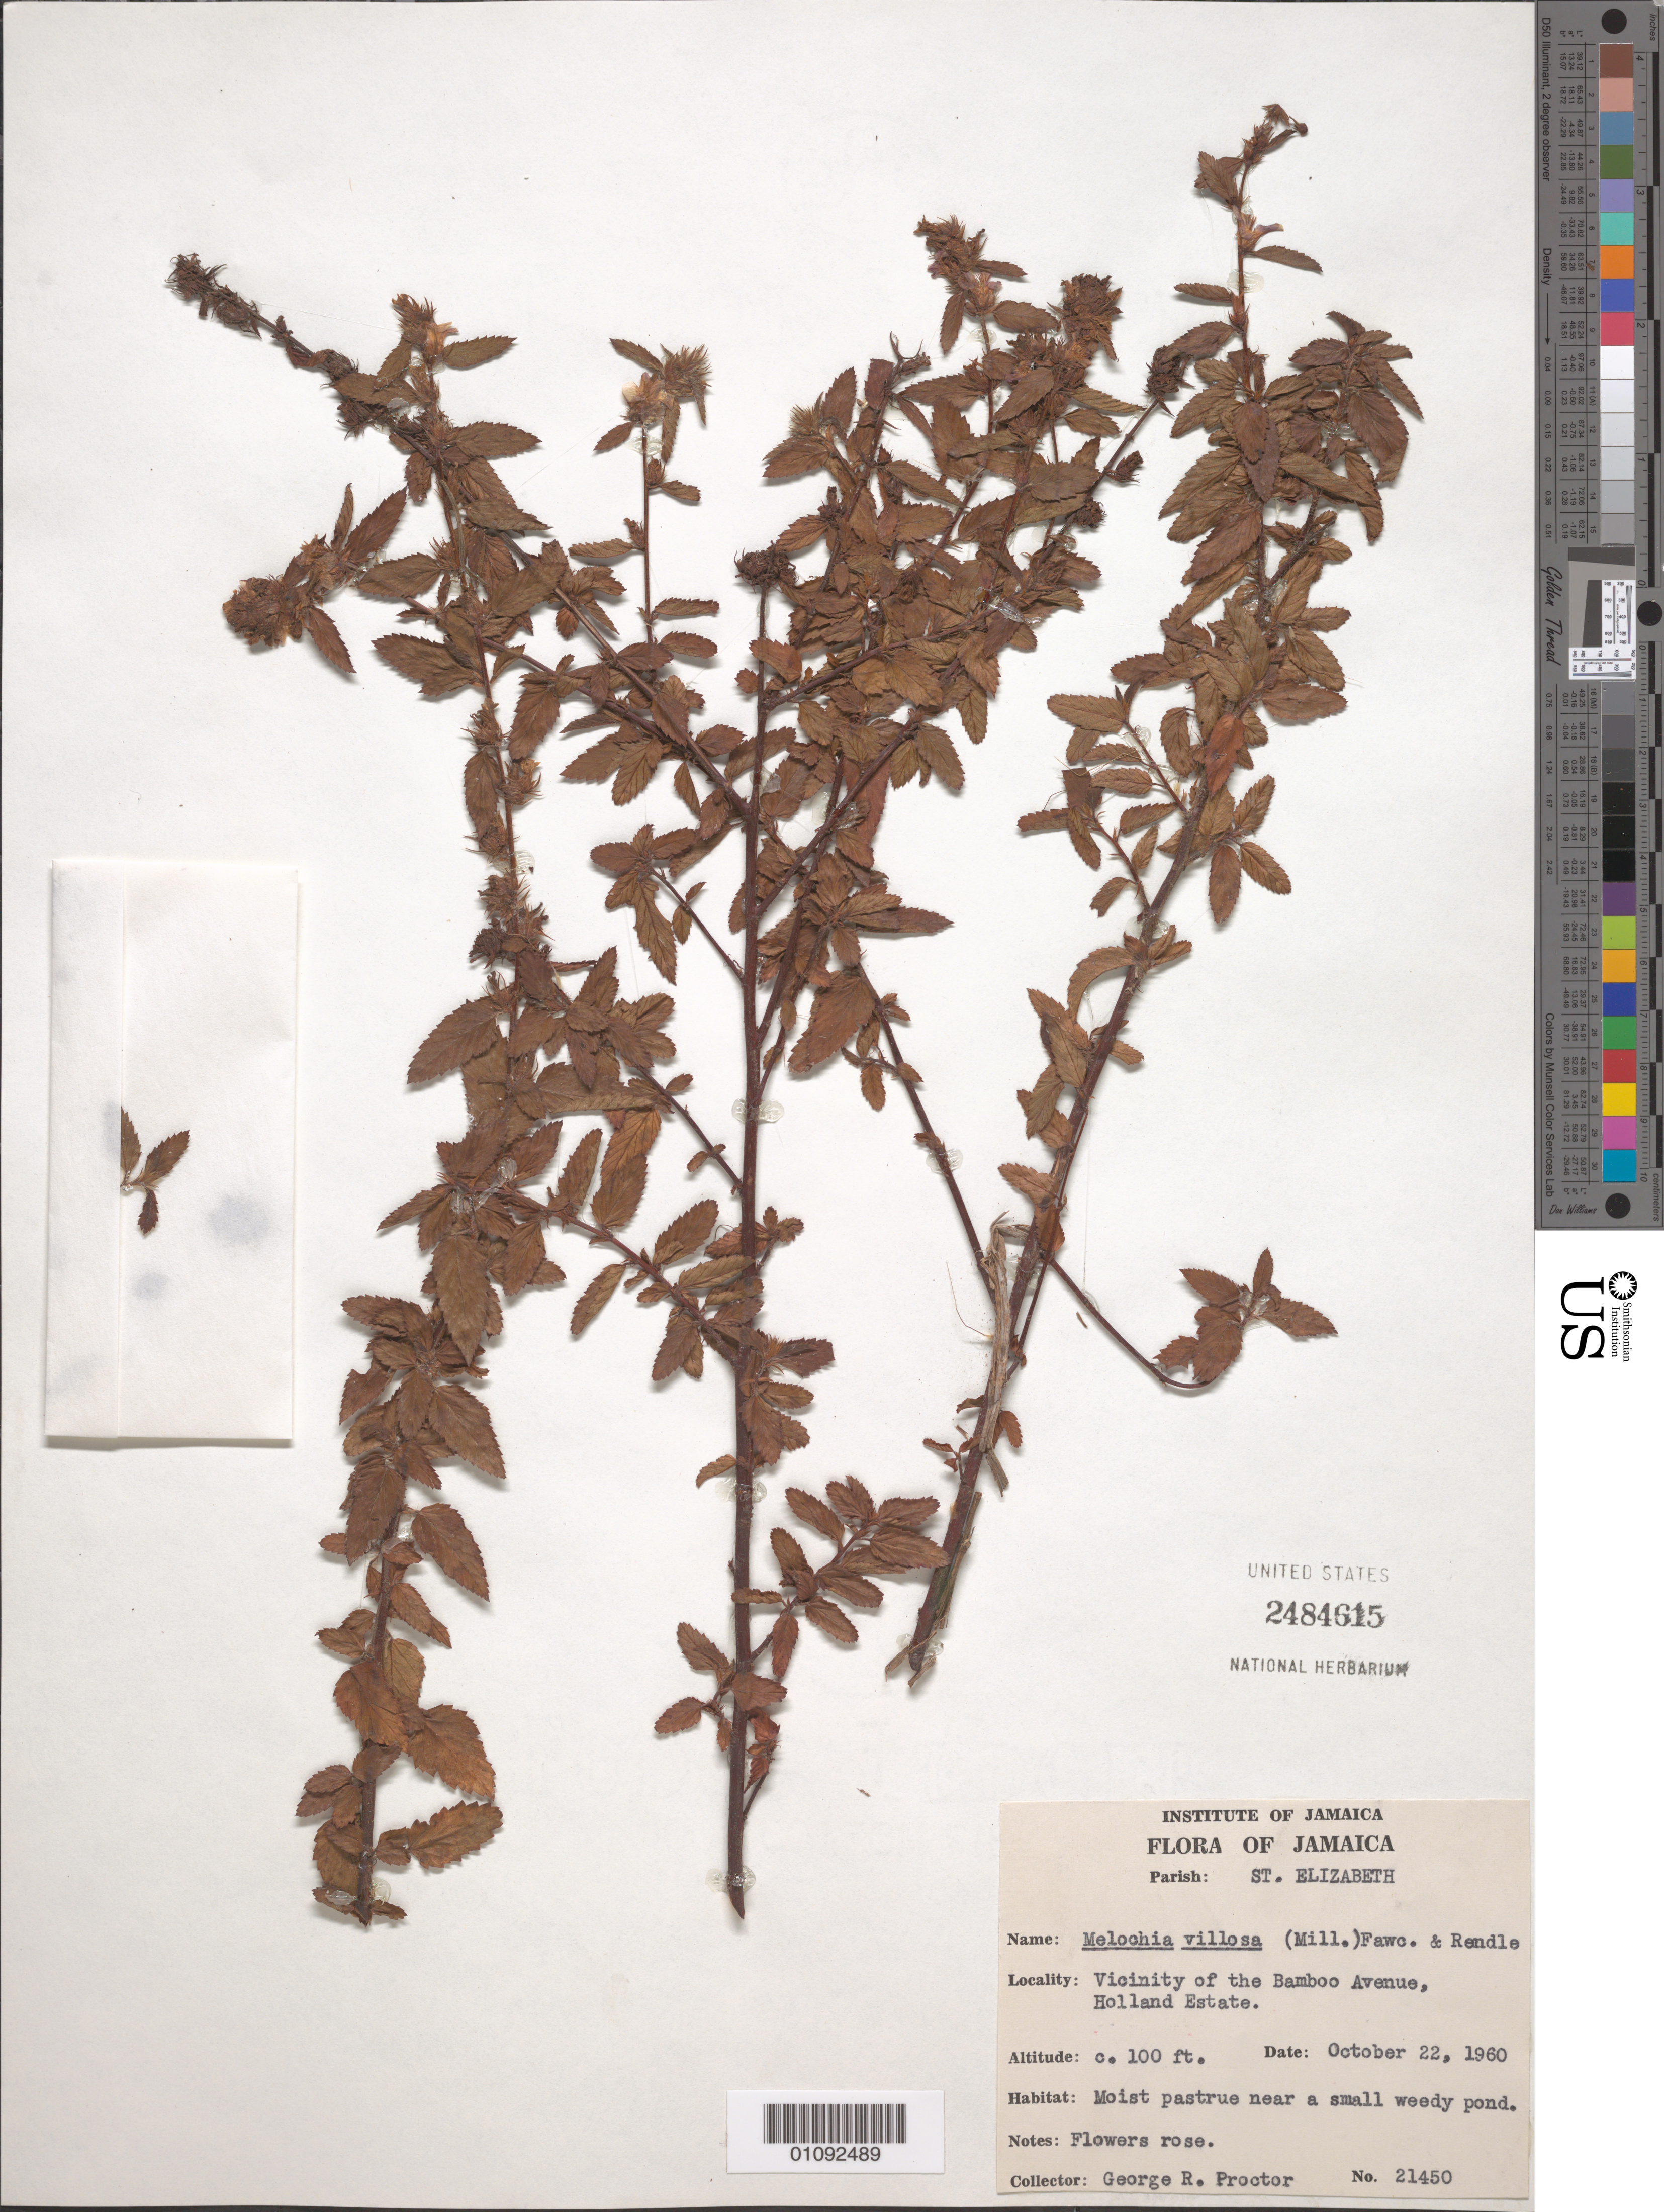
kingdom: Plantae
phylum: Tracheophyta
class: Magnoliopsida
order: Malvales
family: Malvaceae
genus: Melochia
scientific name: Melochia spicata var. spicata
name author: (L.) Fryxell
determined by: Dorr, L. J., (BOT), Smithsonian Institution - National Museum of Natural History (UNITED STATES)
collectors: G. R. Proctor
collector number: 21450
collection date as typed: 22 Oct 1960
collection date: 1960-10-22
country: Jamaica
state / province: Saint Elizabeth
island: Jamaica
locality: Vicinity of the Bamboo Avenue, Holland Estate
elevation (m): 30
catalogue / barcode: US 2484615